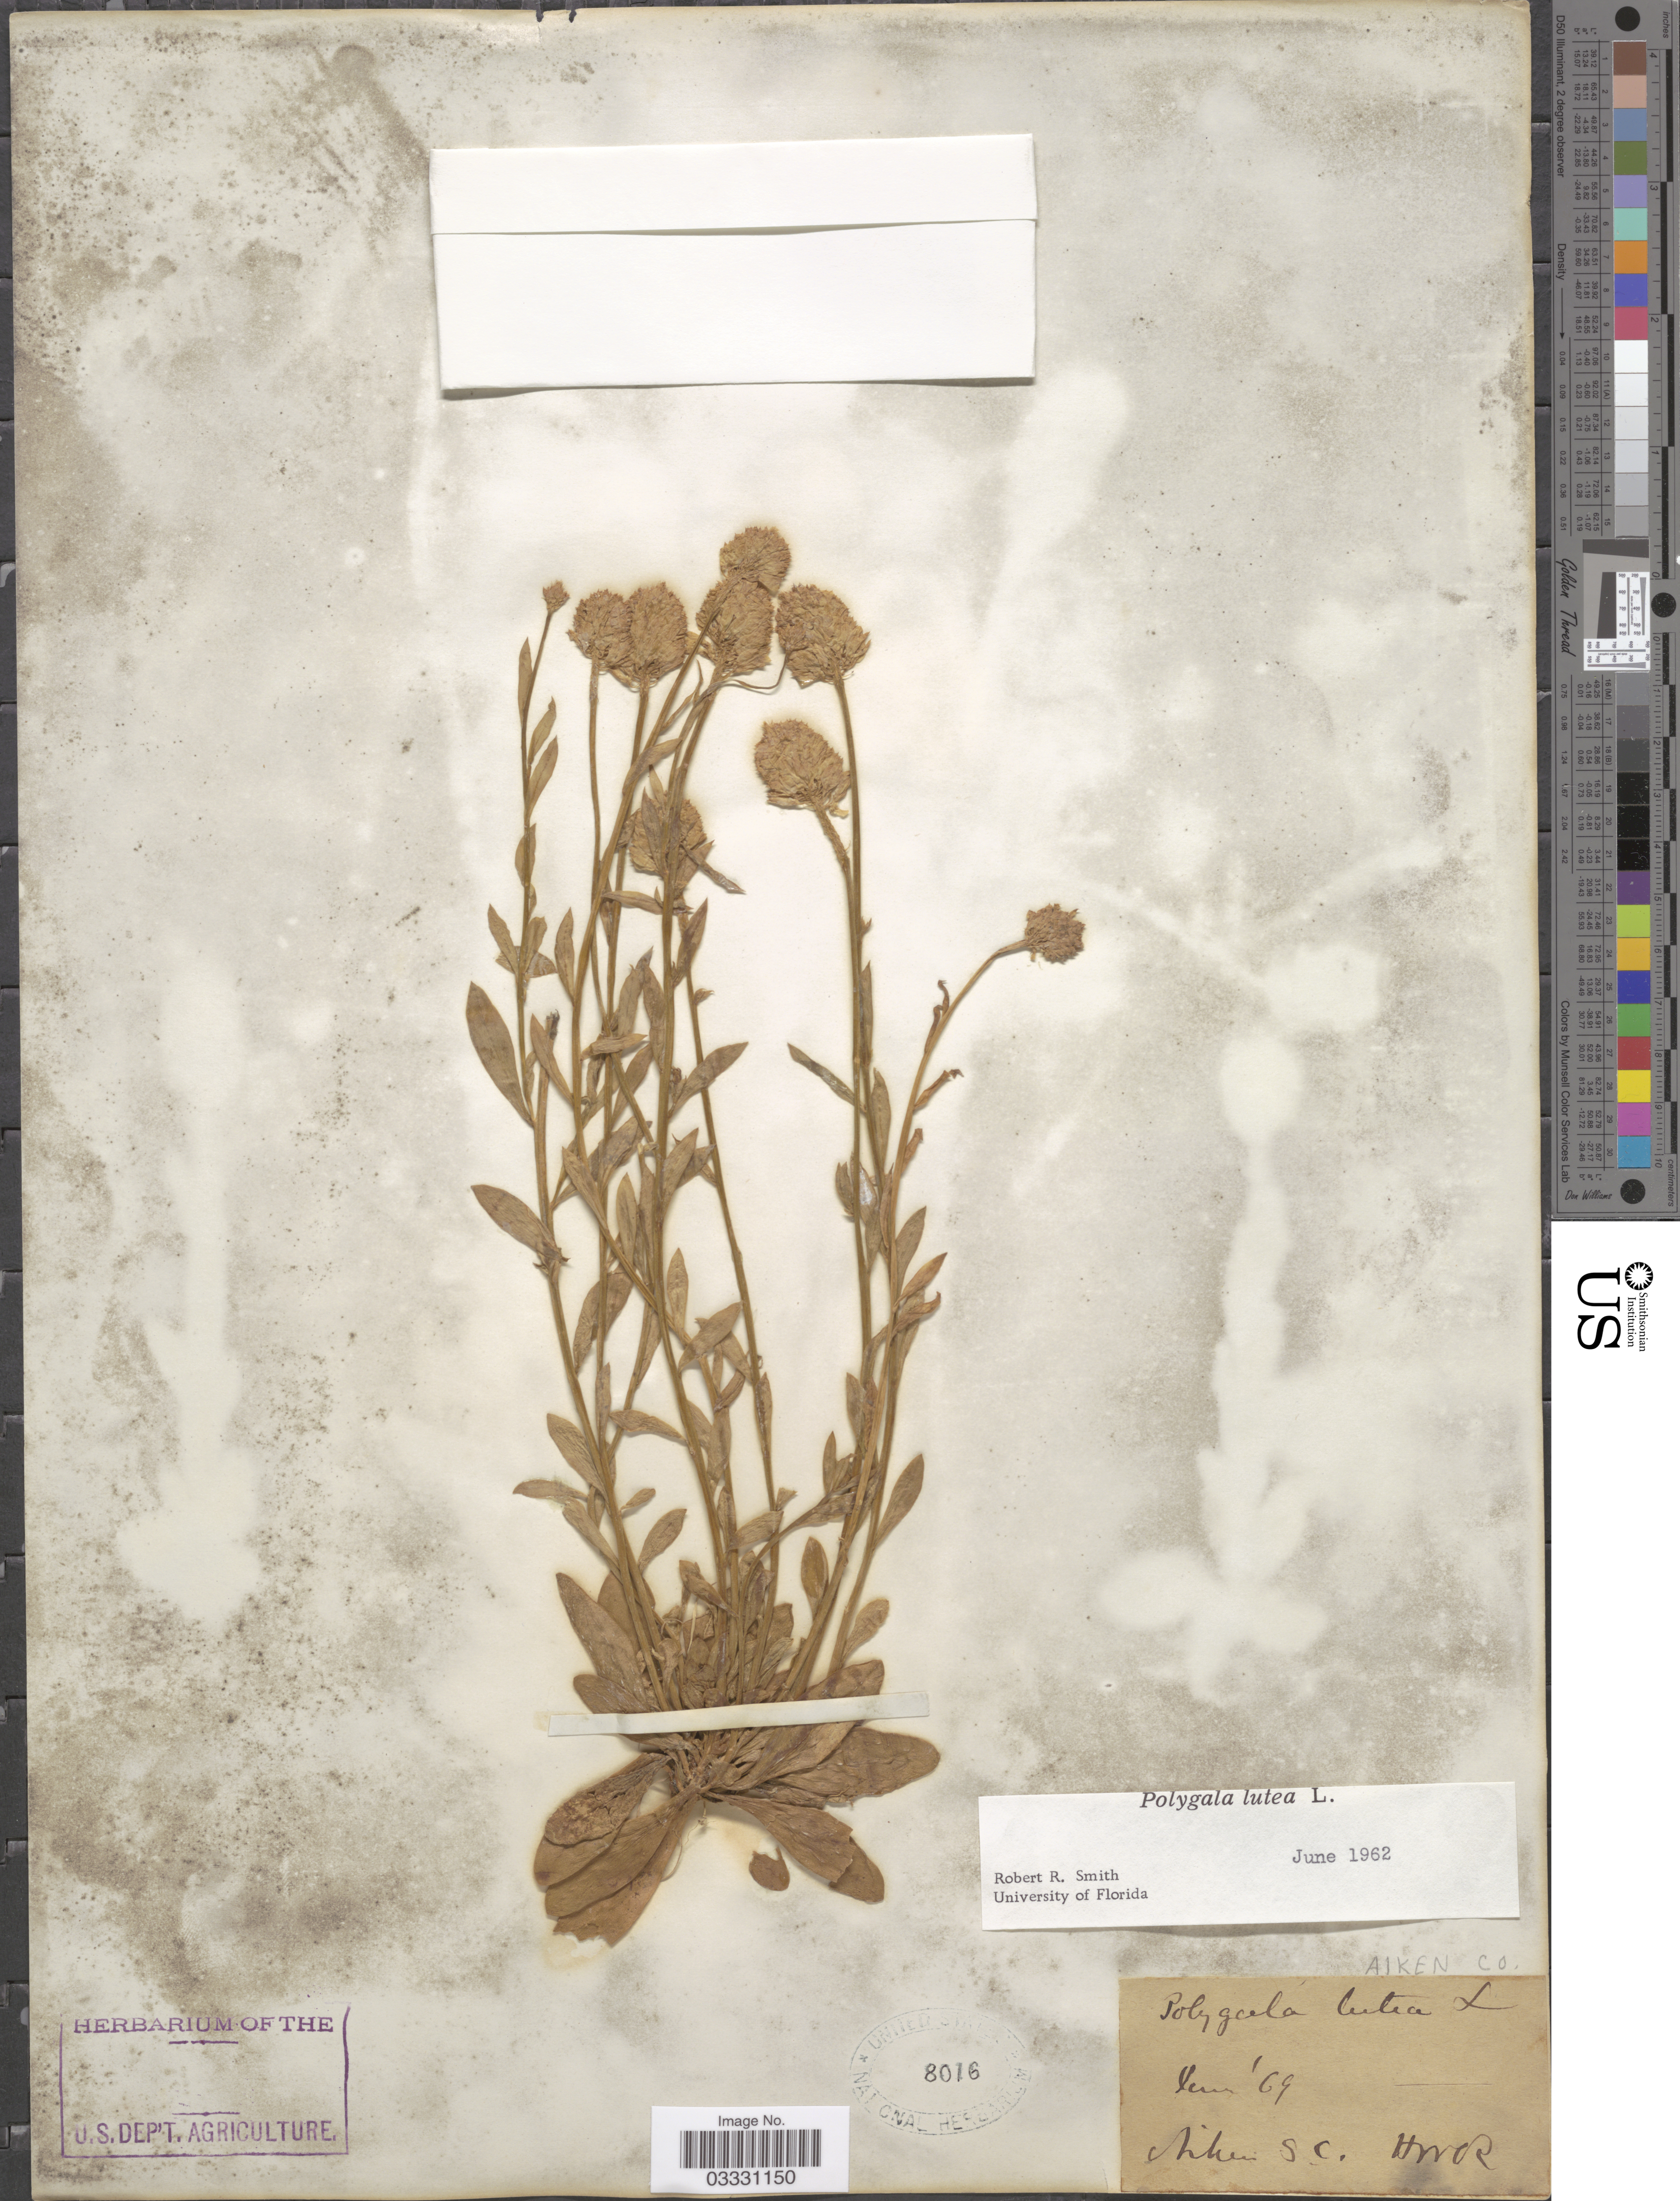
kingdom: Plantae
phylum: Tracheophyta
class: Magnoliopsida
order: Fabales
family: Polygalaceae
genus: Polygala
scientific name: Polygala lutea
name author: L.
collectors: H. W. R.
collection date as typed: Transcribed d/m/y: /6/69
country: United States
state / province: South Carolina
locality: Aiken, Aiken Co.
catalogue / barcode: US 8016